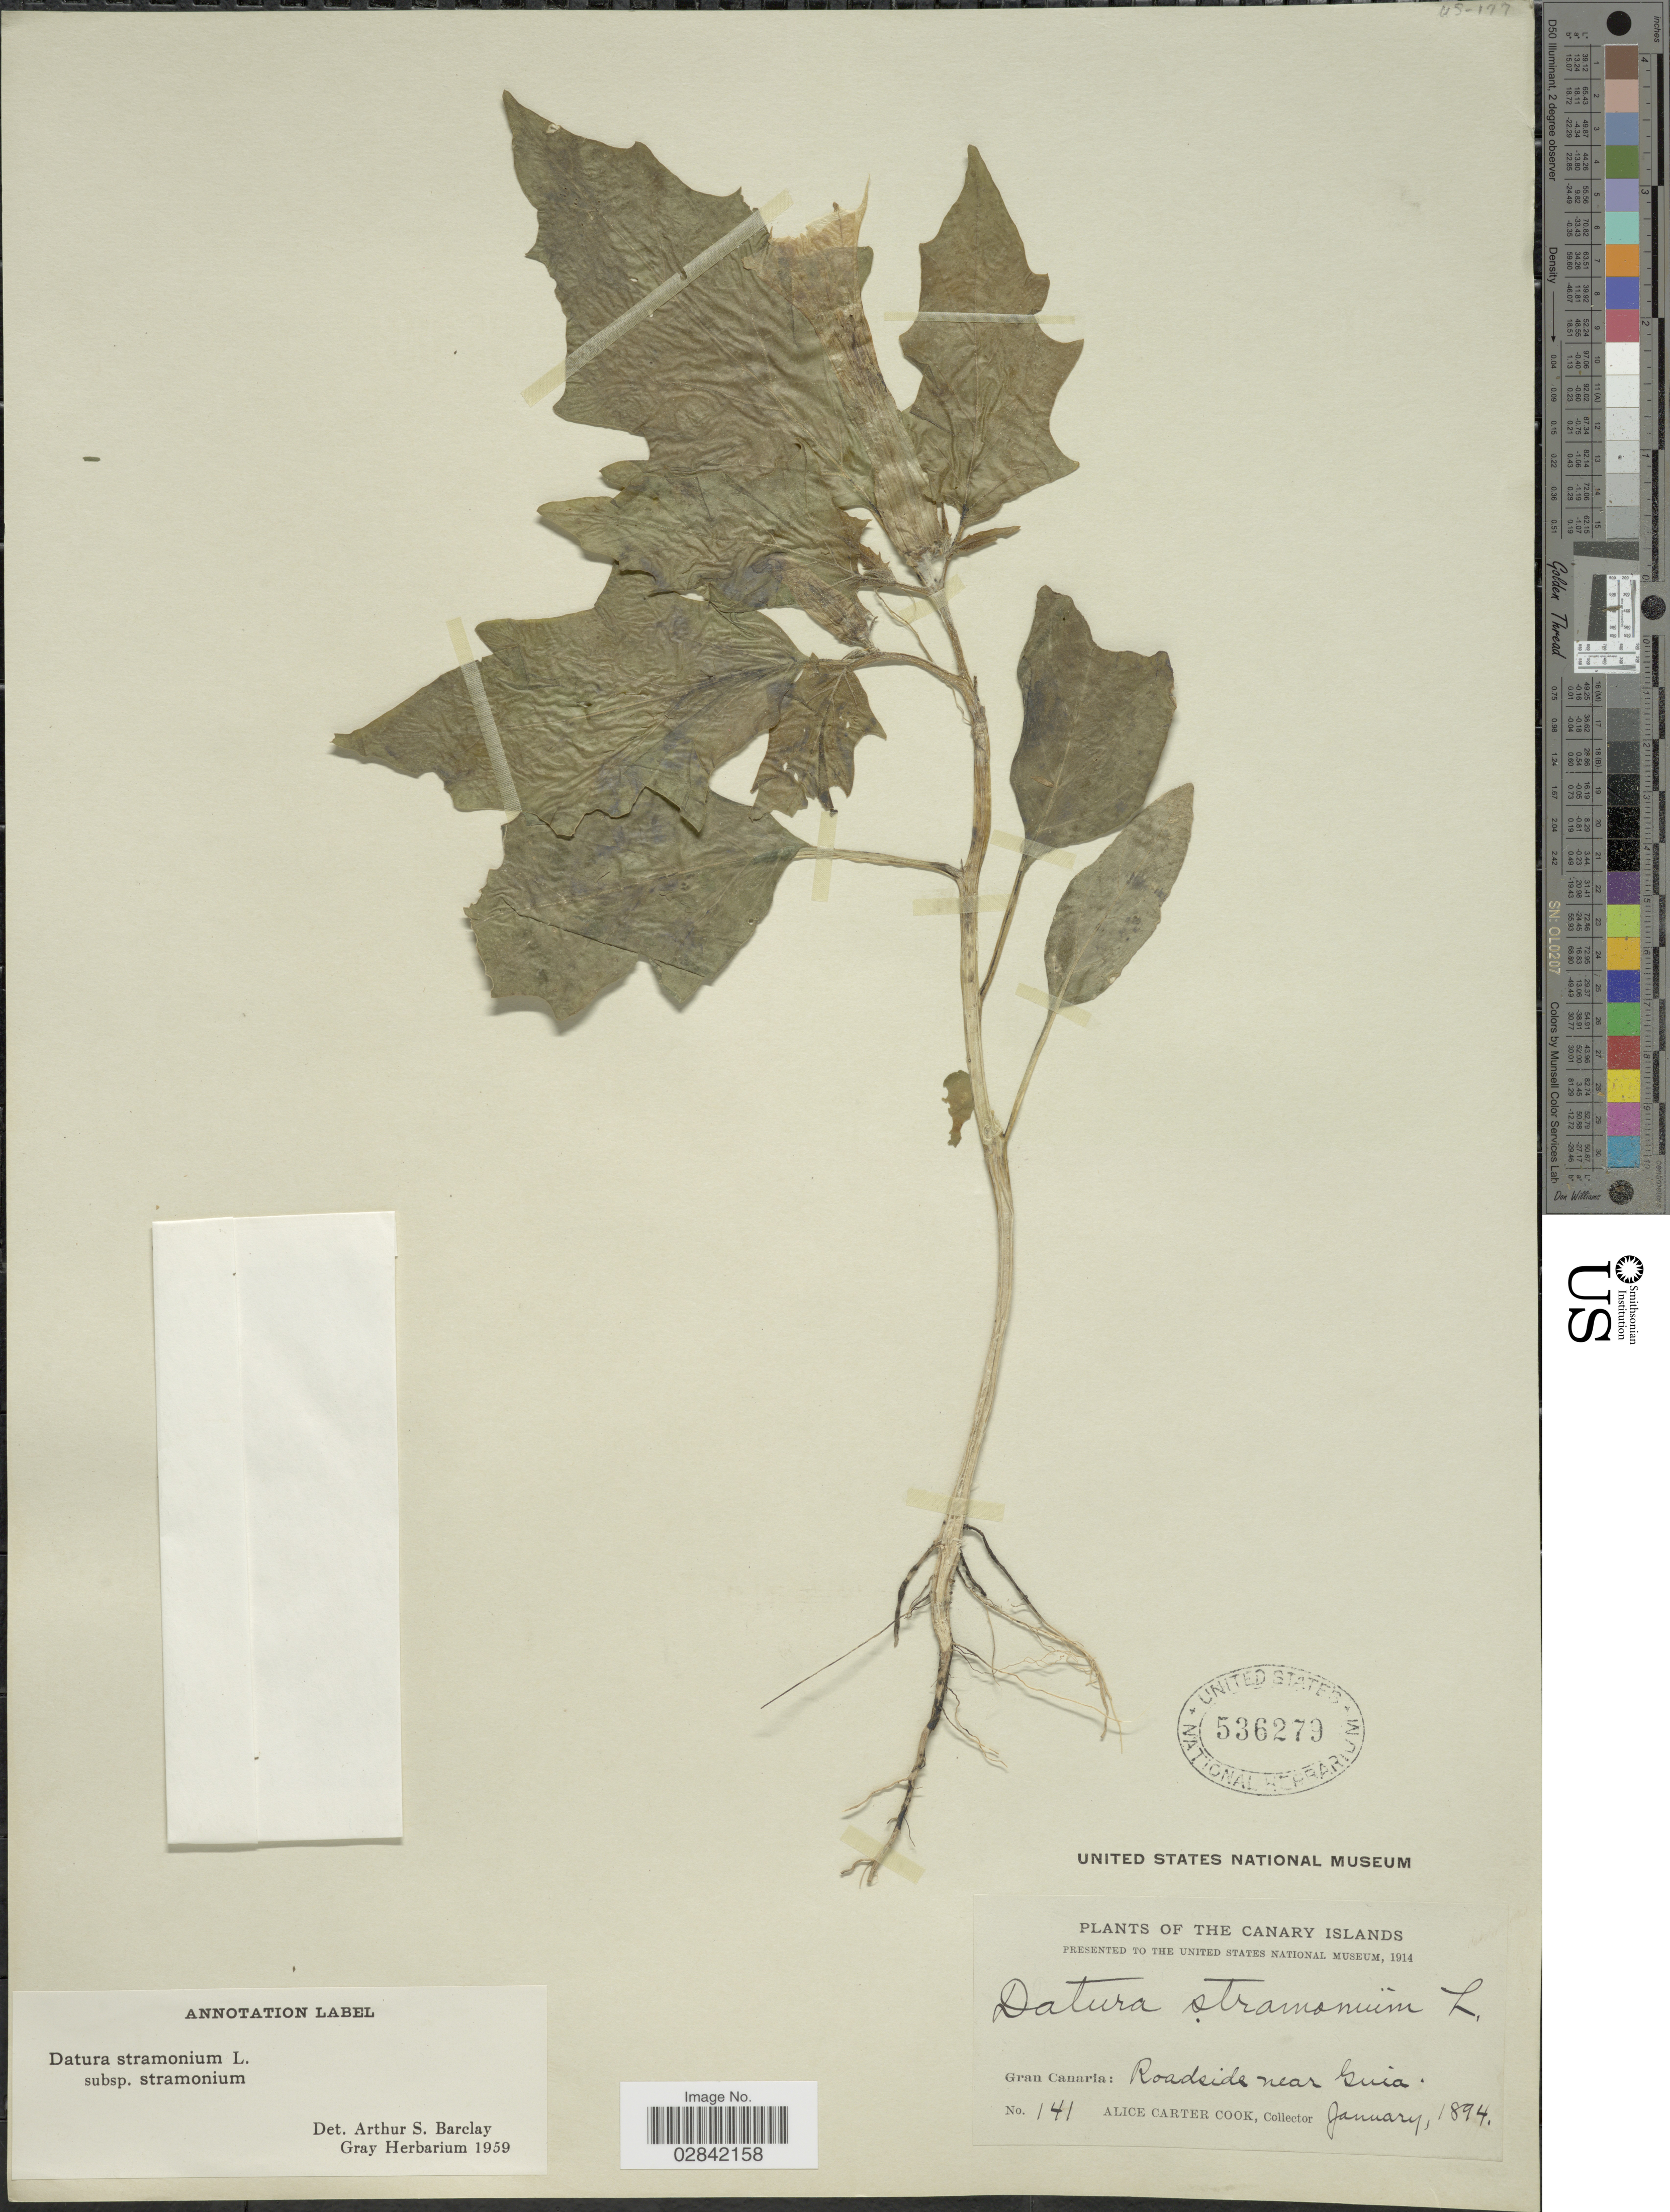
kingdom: Plantae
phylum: Tracheophyta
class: Magnoliopsida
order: Solanales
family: Solanaceae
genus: Datura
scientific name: Datura stramonium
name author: L.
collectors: Alice C. Cook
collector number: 141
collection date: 1894-01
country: Spain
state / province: Canarias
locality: The Canary Islands, Gran Canaria: Roadside near Guia.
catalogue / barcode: US 536279